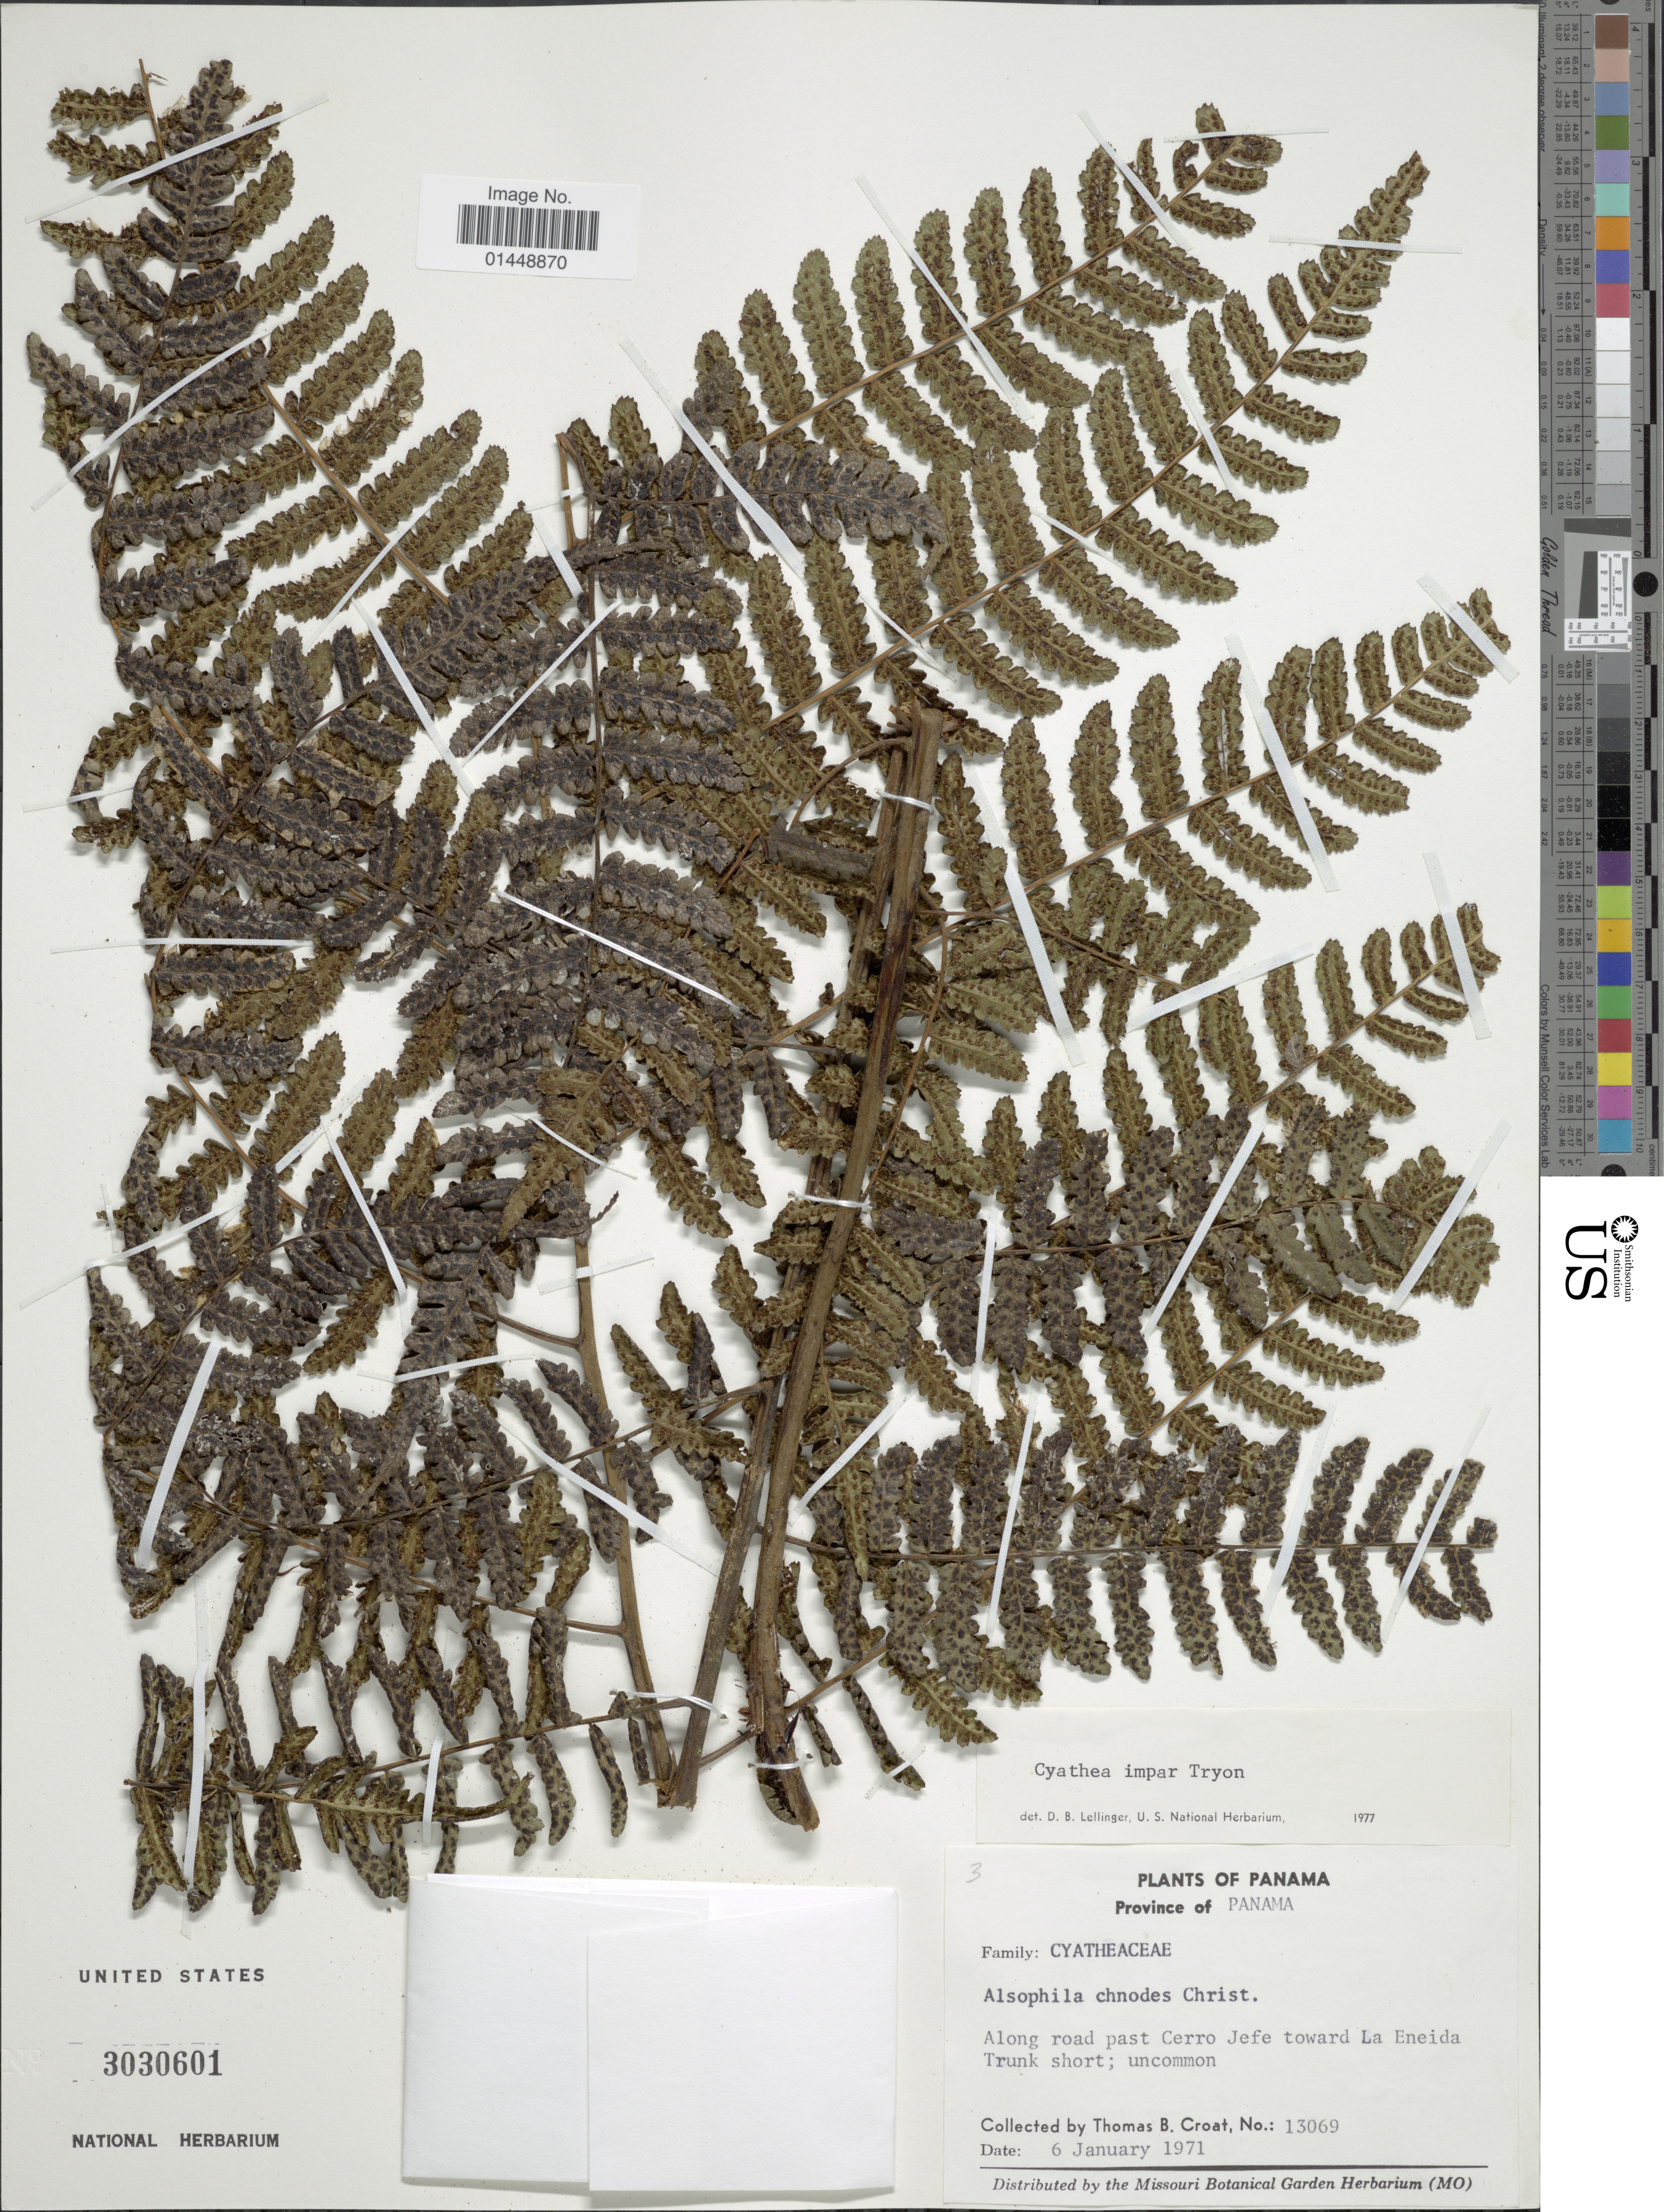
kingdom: Plantae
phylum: Tracheophyta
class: Polypodiopsida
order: Cyatheales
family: Cyatheaceae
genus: Cyathea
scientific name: Cyathea impar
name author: R.M. Tryon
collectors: T. B. Croat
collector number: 13069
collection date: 1971-01-06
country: Panama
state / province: Panamá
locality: Province of Panama. Along road past Cerro Jefe toward La Eneida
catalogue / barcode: US 3030601